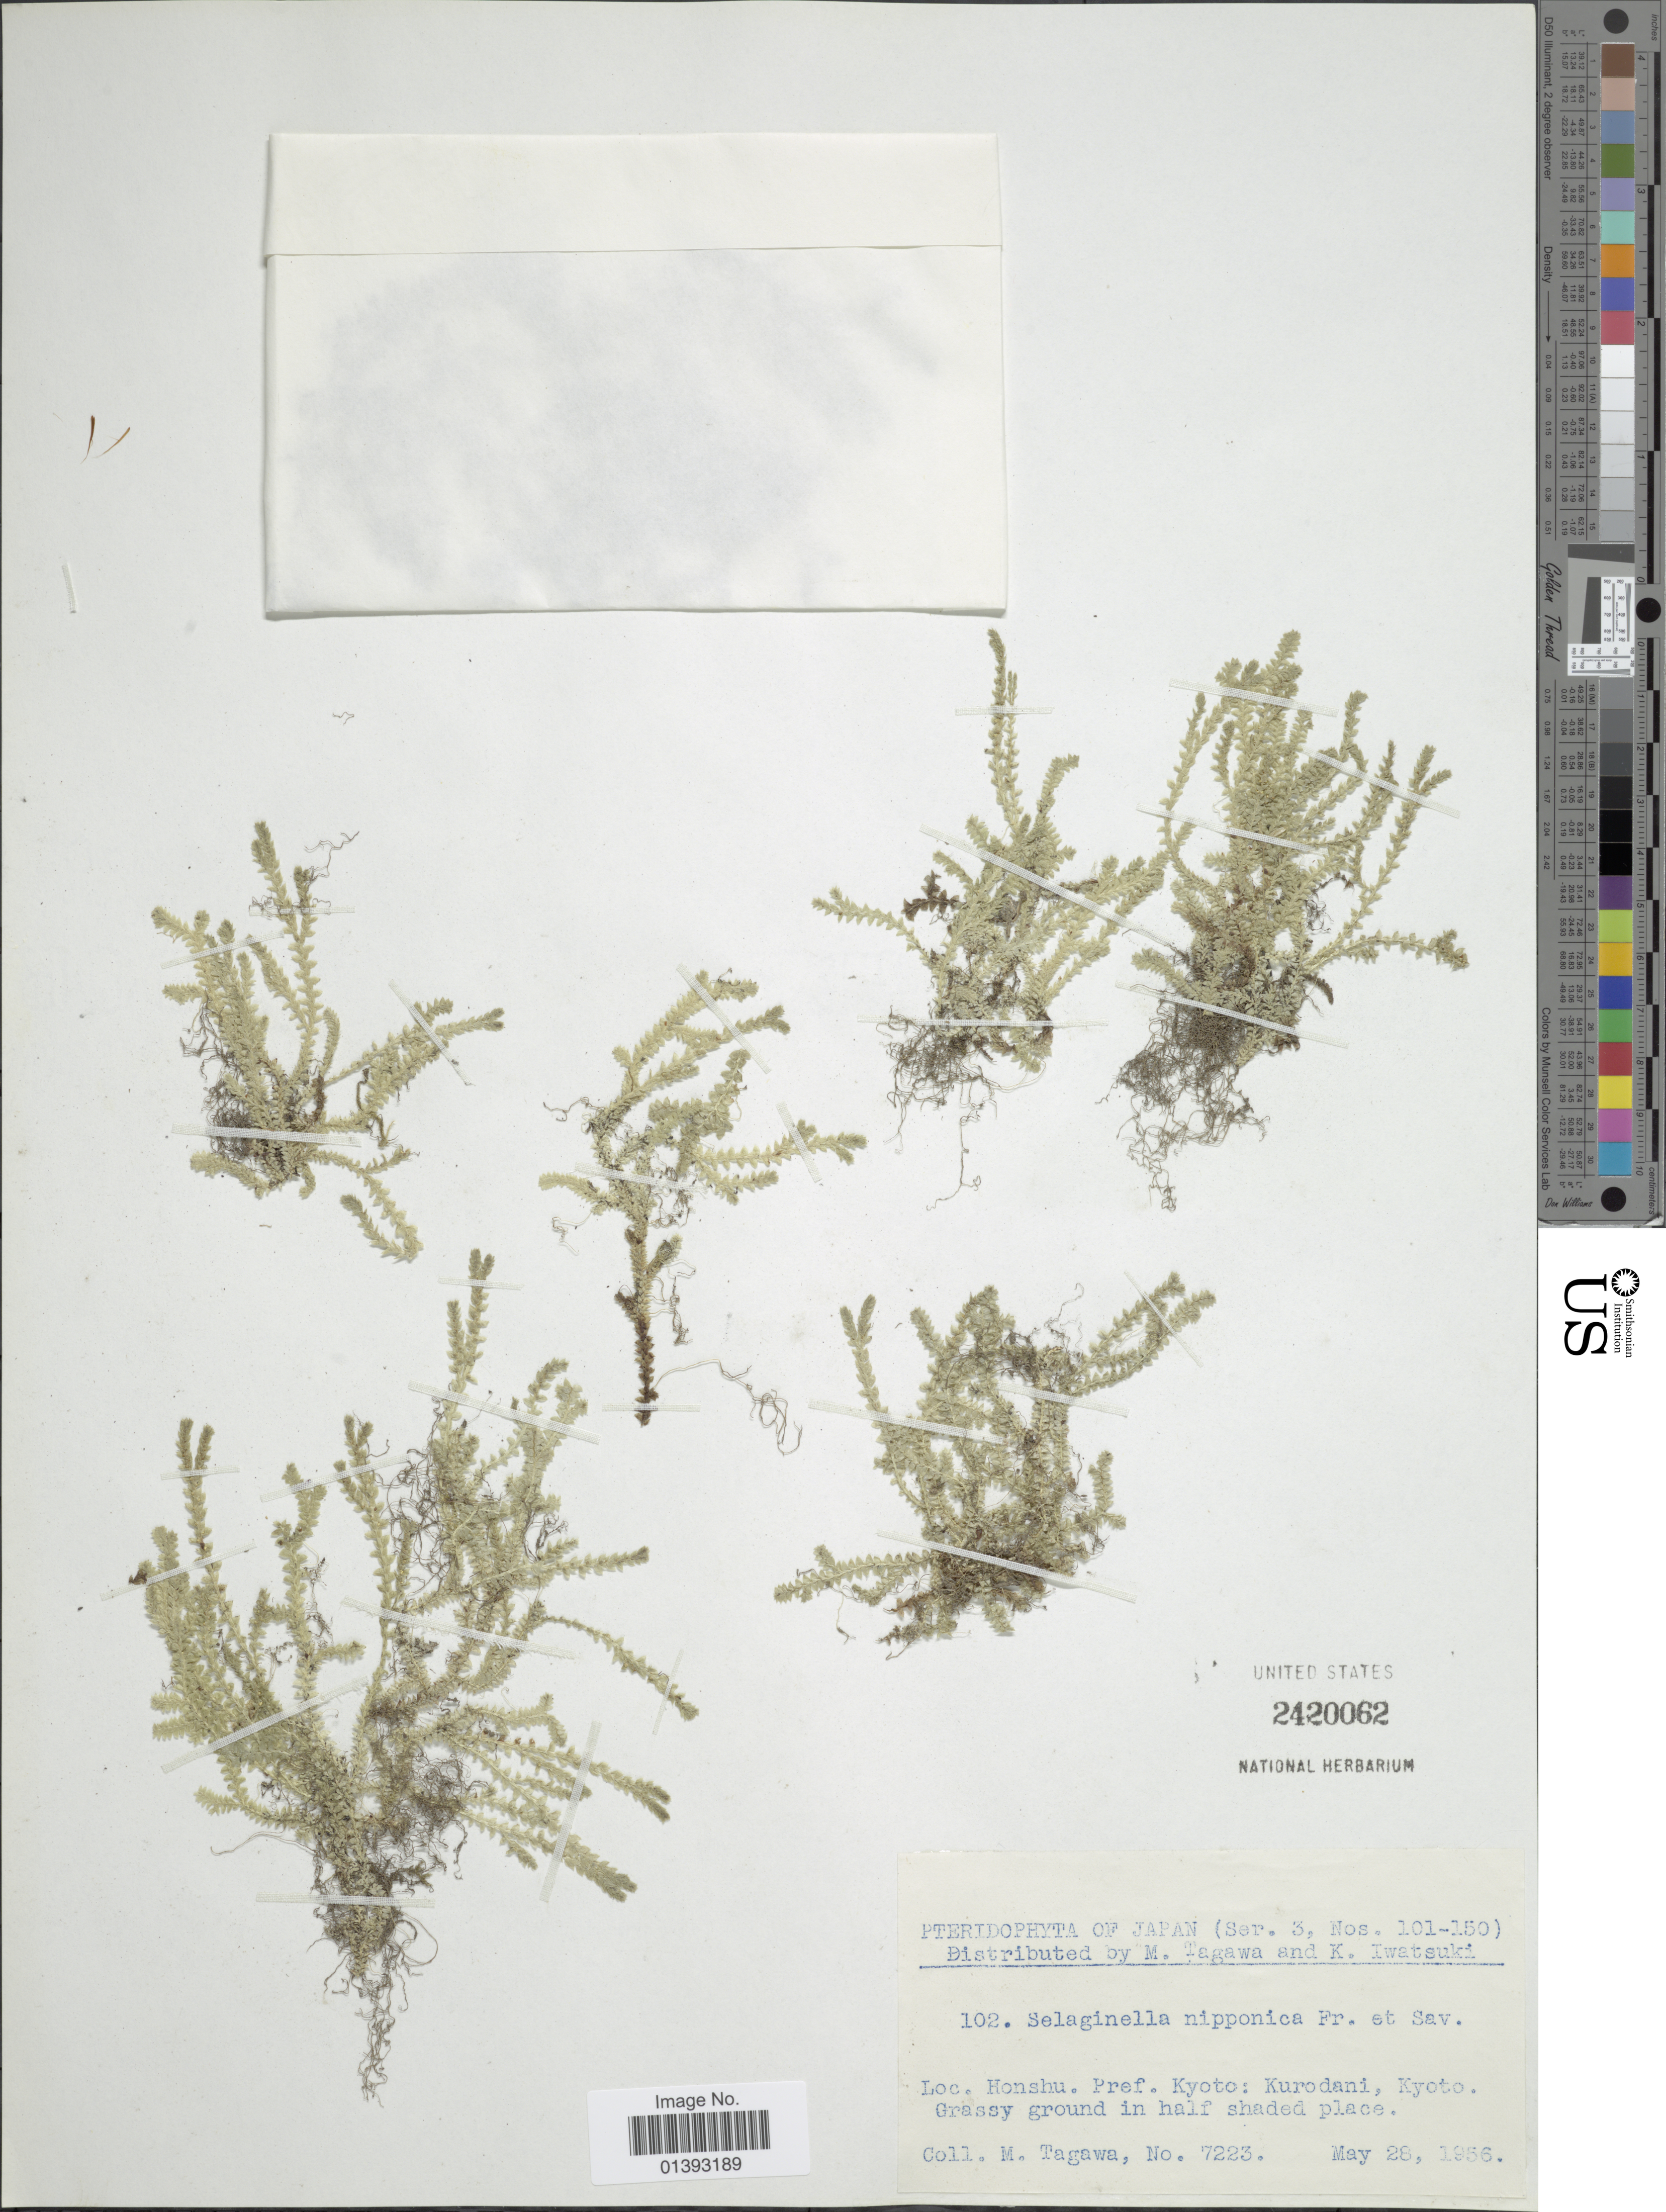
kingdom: Plantae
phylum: Tracheophyta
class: Lycopodiopsida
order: Selaginellales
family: Selaginellaceae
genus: Selaginella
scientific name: Selaginella nipponica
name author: Franch. & Sav.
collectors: M. Tagawa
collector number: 7223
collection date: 1956-05-28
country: Japan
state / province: Kyoto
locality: Honshu. pref. Kyoto: Kurodani, Kyoto, grassy ground in half shaded place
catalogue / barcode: US 2420062